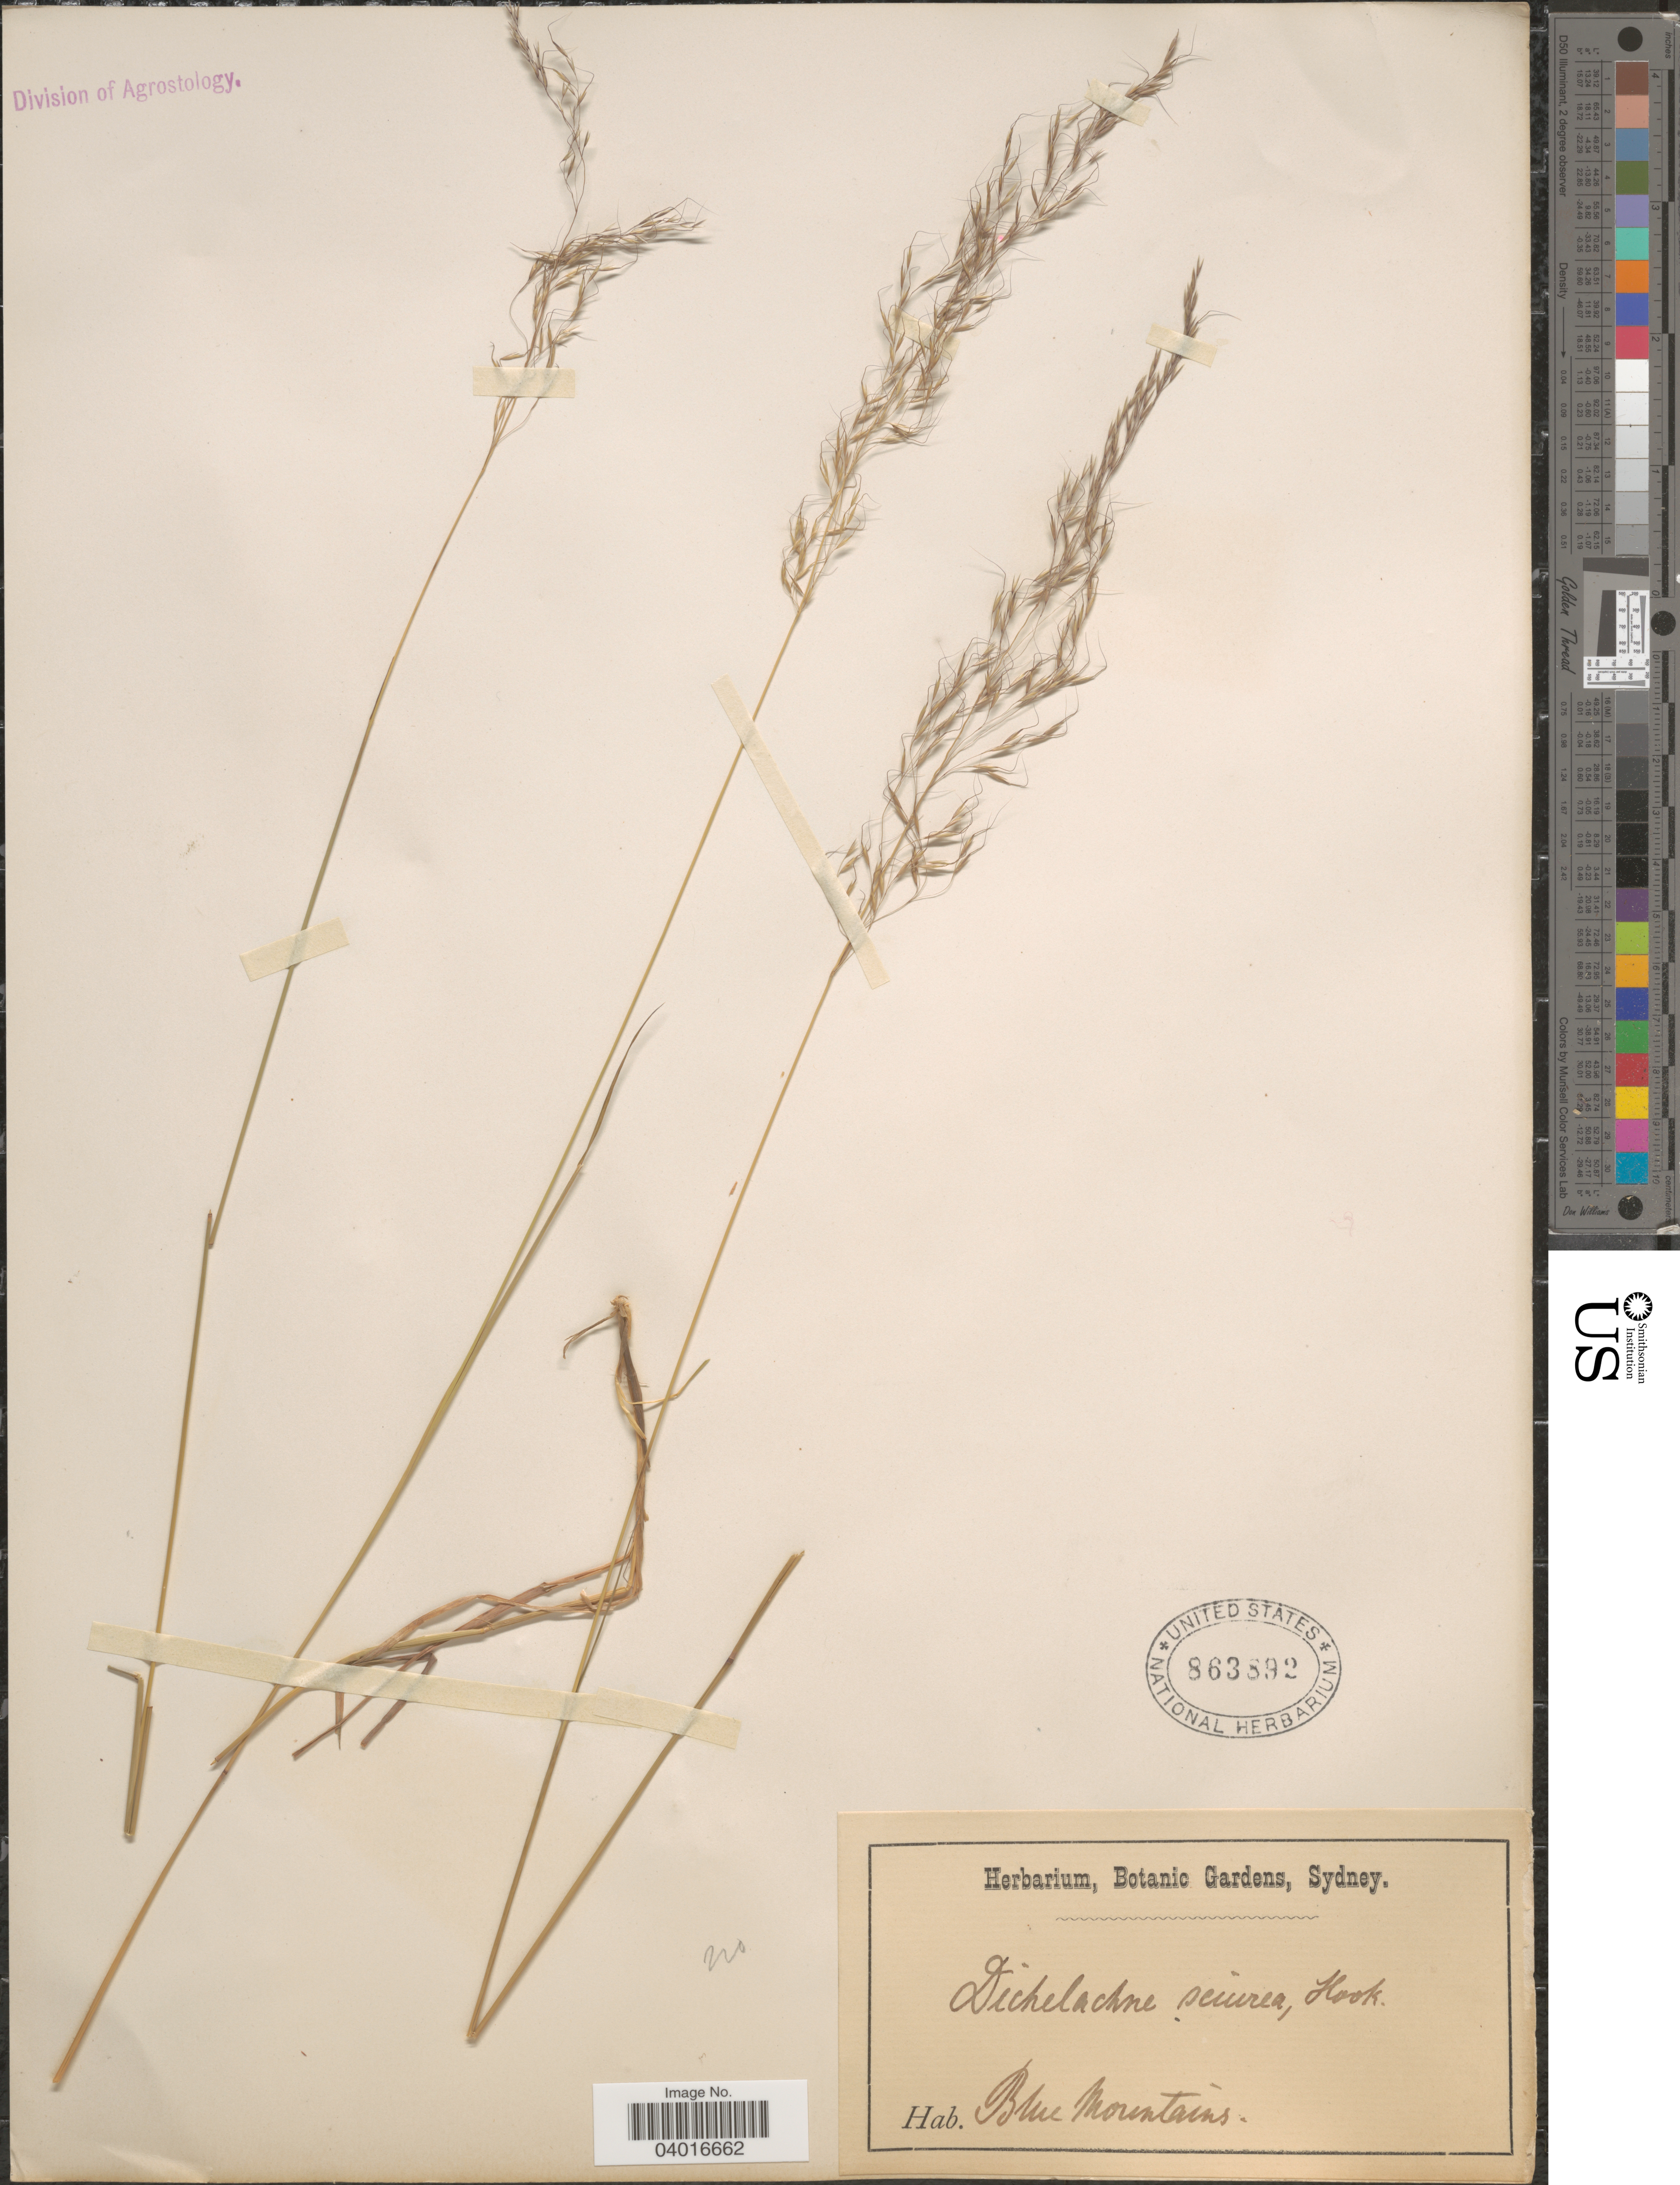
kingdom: Plantae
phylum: Tracheophyta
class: Liliopsida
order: Poales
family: Poaceae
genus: Dichelachne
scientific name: Dichelachne sp.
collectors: ex herb. Botanic Gardens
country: Australia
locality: Blue Mountains.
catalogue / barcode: US 863892